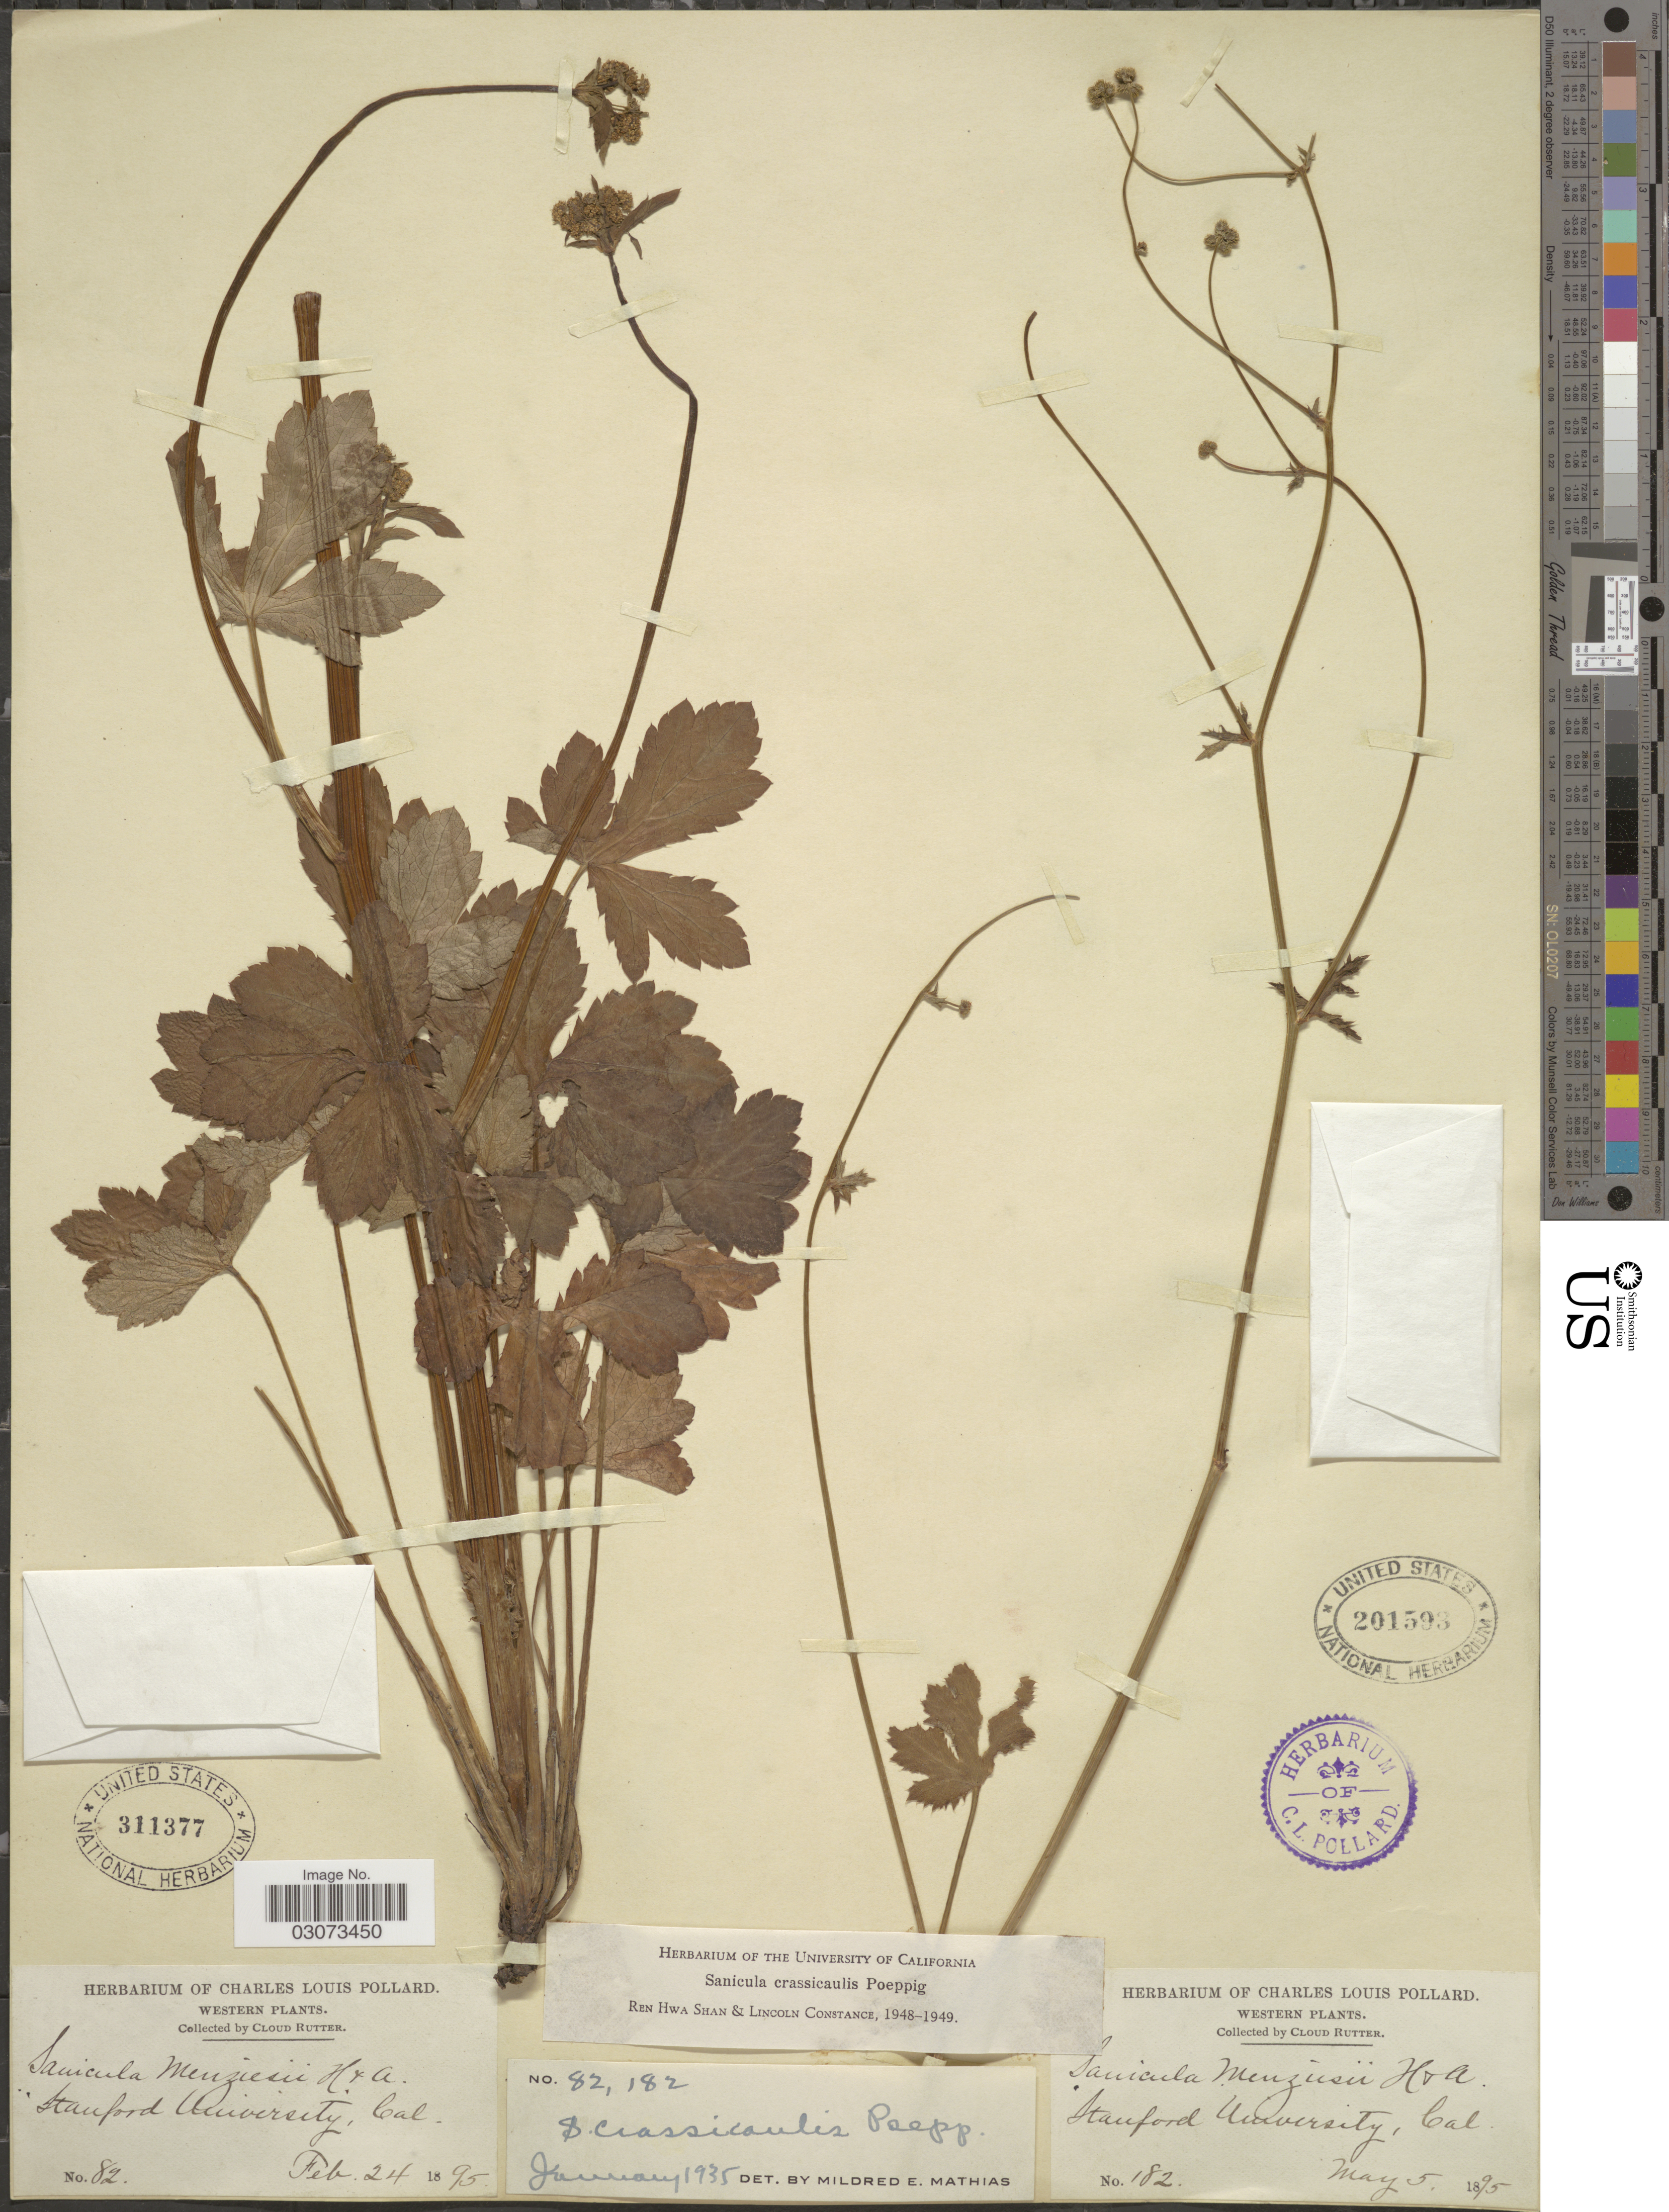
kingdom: Plantae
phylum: Tracheophyta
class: Magnoliopsida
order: Apiales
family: Apiaceae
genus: Sanicula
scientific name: Sanicula crassicaulis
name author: Poepp. ex DC.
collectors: C. Rutter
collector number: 82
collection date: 1895-02-24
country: United States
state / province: California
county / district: Santa Clara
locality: Western. Stanford University.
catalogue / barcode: US 311377